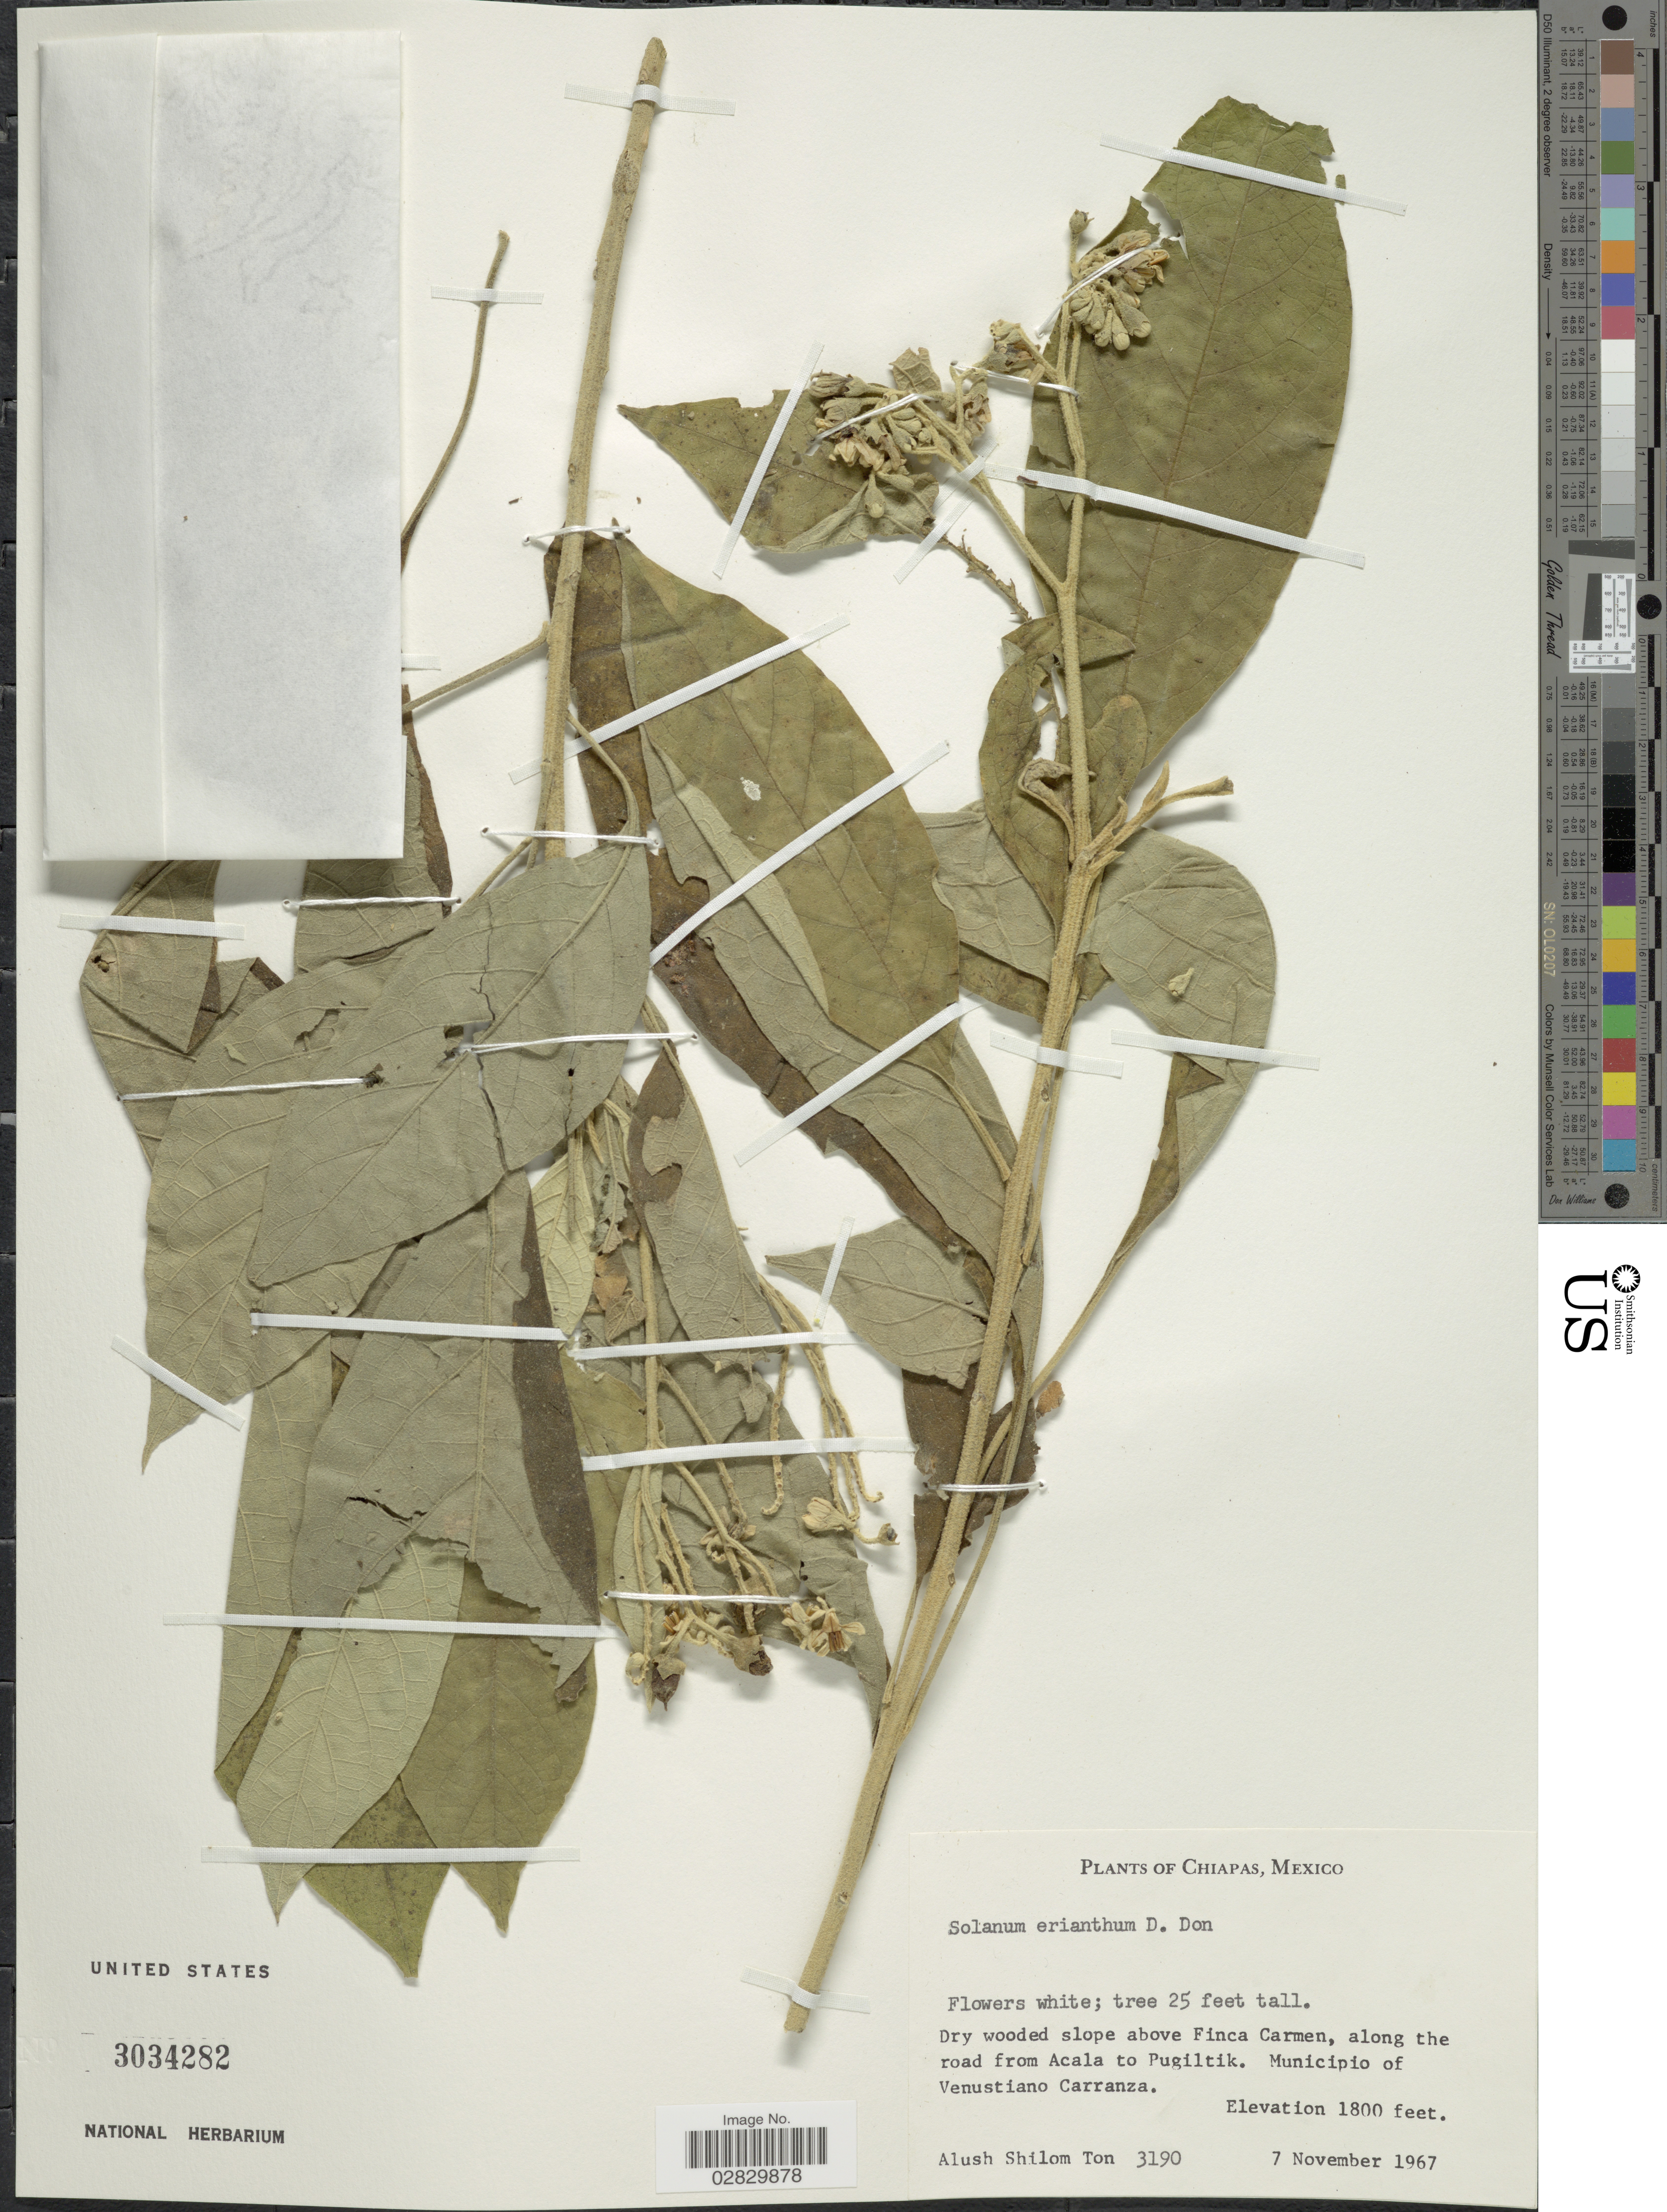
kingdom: Plantae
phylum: Tracheophyta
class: Magnoliopsida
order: Solanales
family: Solanaceae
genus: Solanum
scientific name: Solanum erianthum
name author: D. Don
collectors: A. M. Ton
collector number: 3190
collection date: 1967-11-07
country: Mexico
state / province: Chiapas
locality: Slope above Finca Carmen, along the road from Acala to Pugiltik, Municipio of Venustiano Carranza.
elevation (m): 549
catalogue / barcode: US 3034282